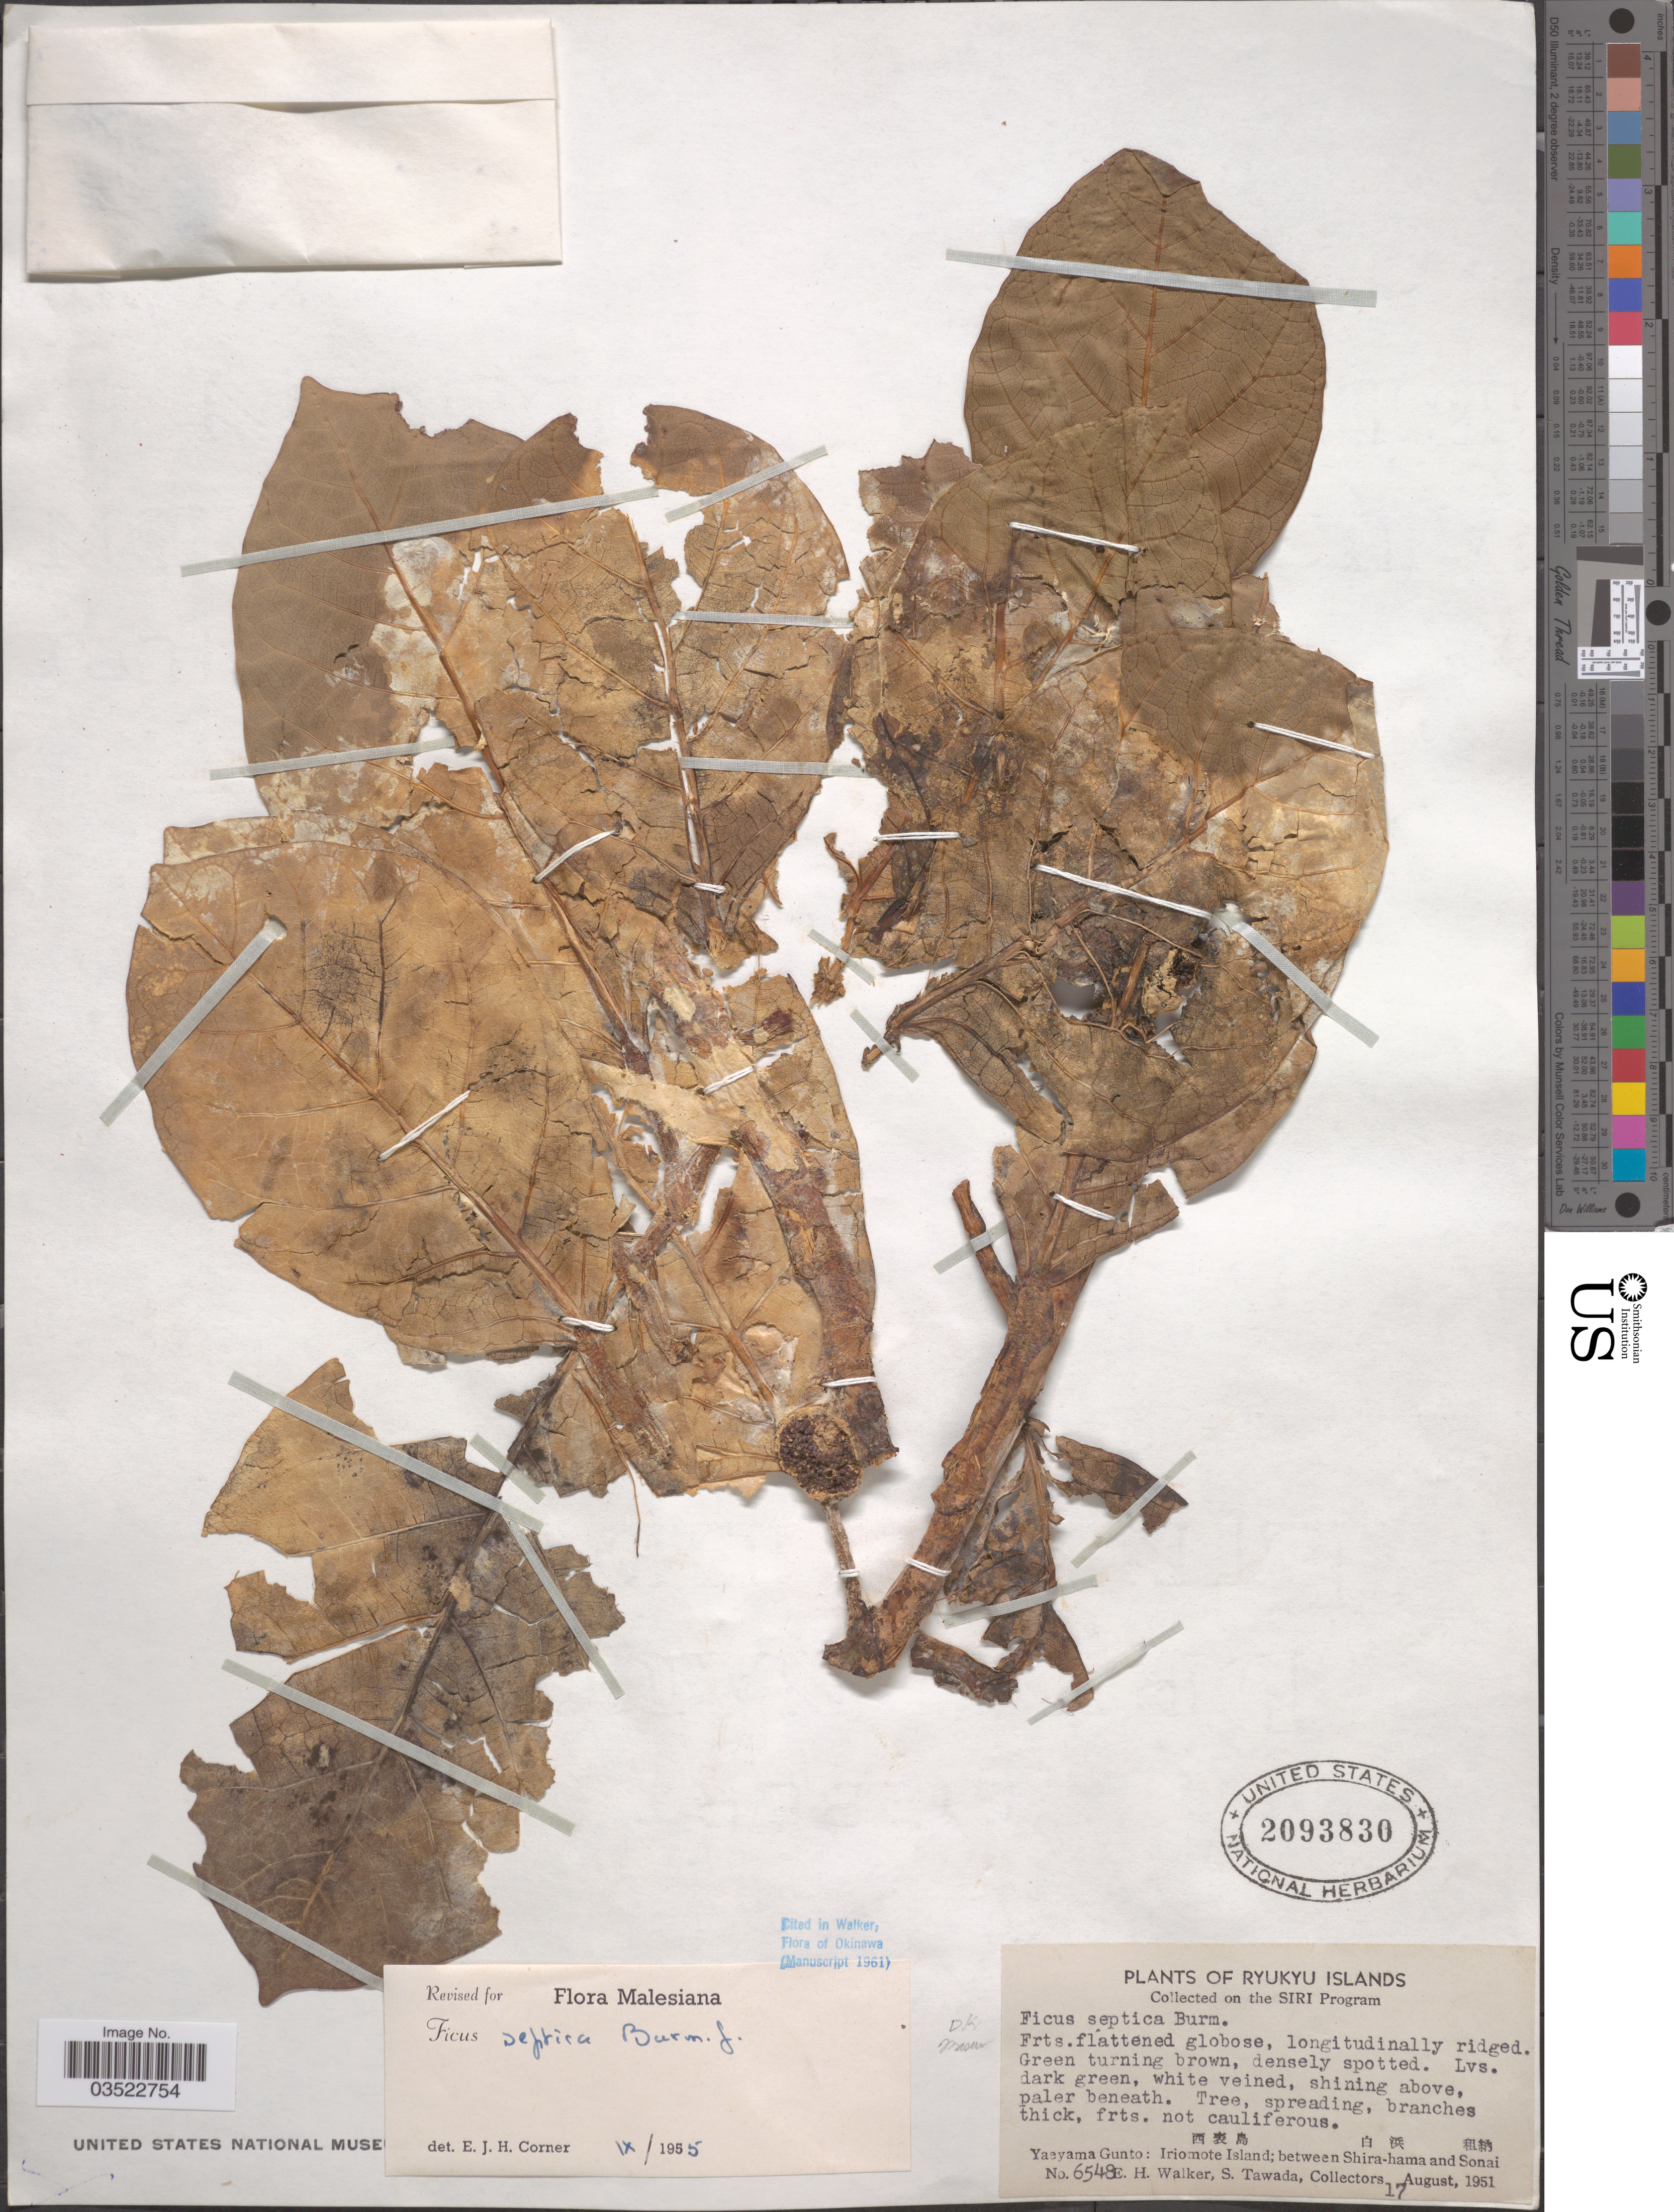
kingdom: Plantae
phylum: Tracheophyta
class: Magnoliopsida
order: Rosales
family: Moraceae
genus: Ficus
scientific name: Ficus septica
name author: Burm. f.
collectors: E. H. Walker & S. Tawada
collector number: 6548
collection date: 1951-08-17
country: Japan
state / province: Okinawa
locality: Ryukyu Islands. Yaeyama Gunto: Iriomote Island; between Shira-hama and Sonai.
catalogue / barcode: US 2093830